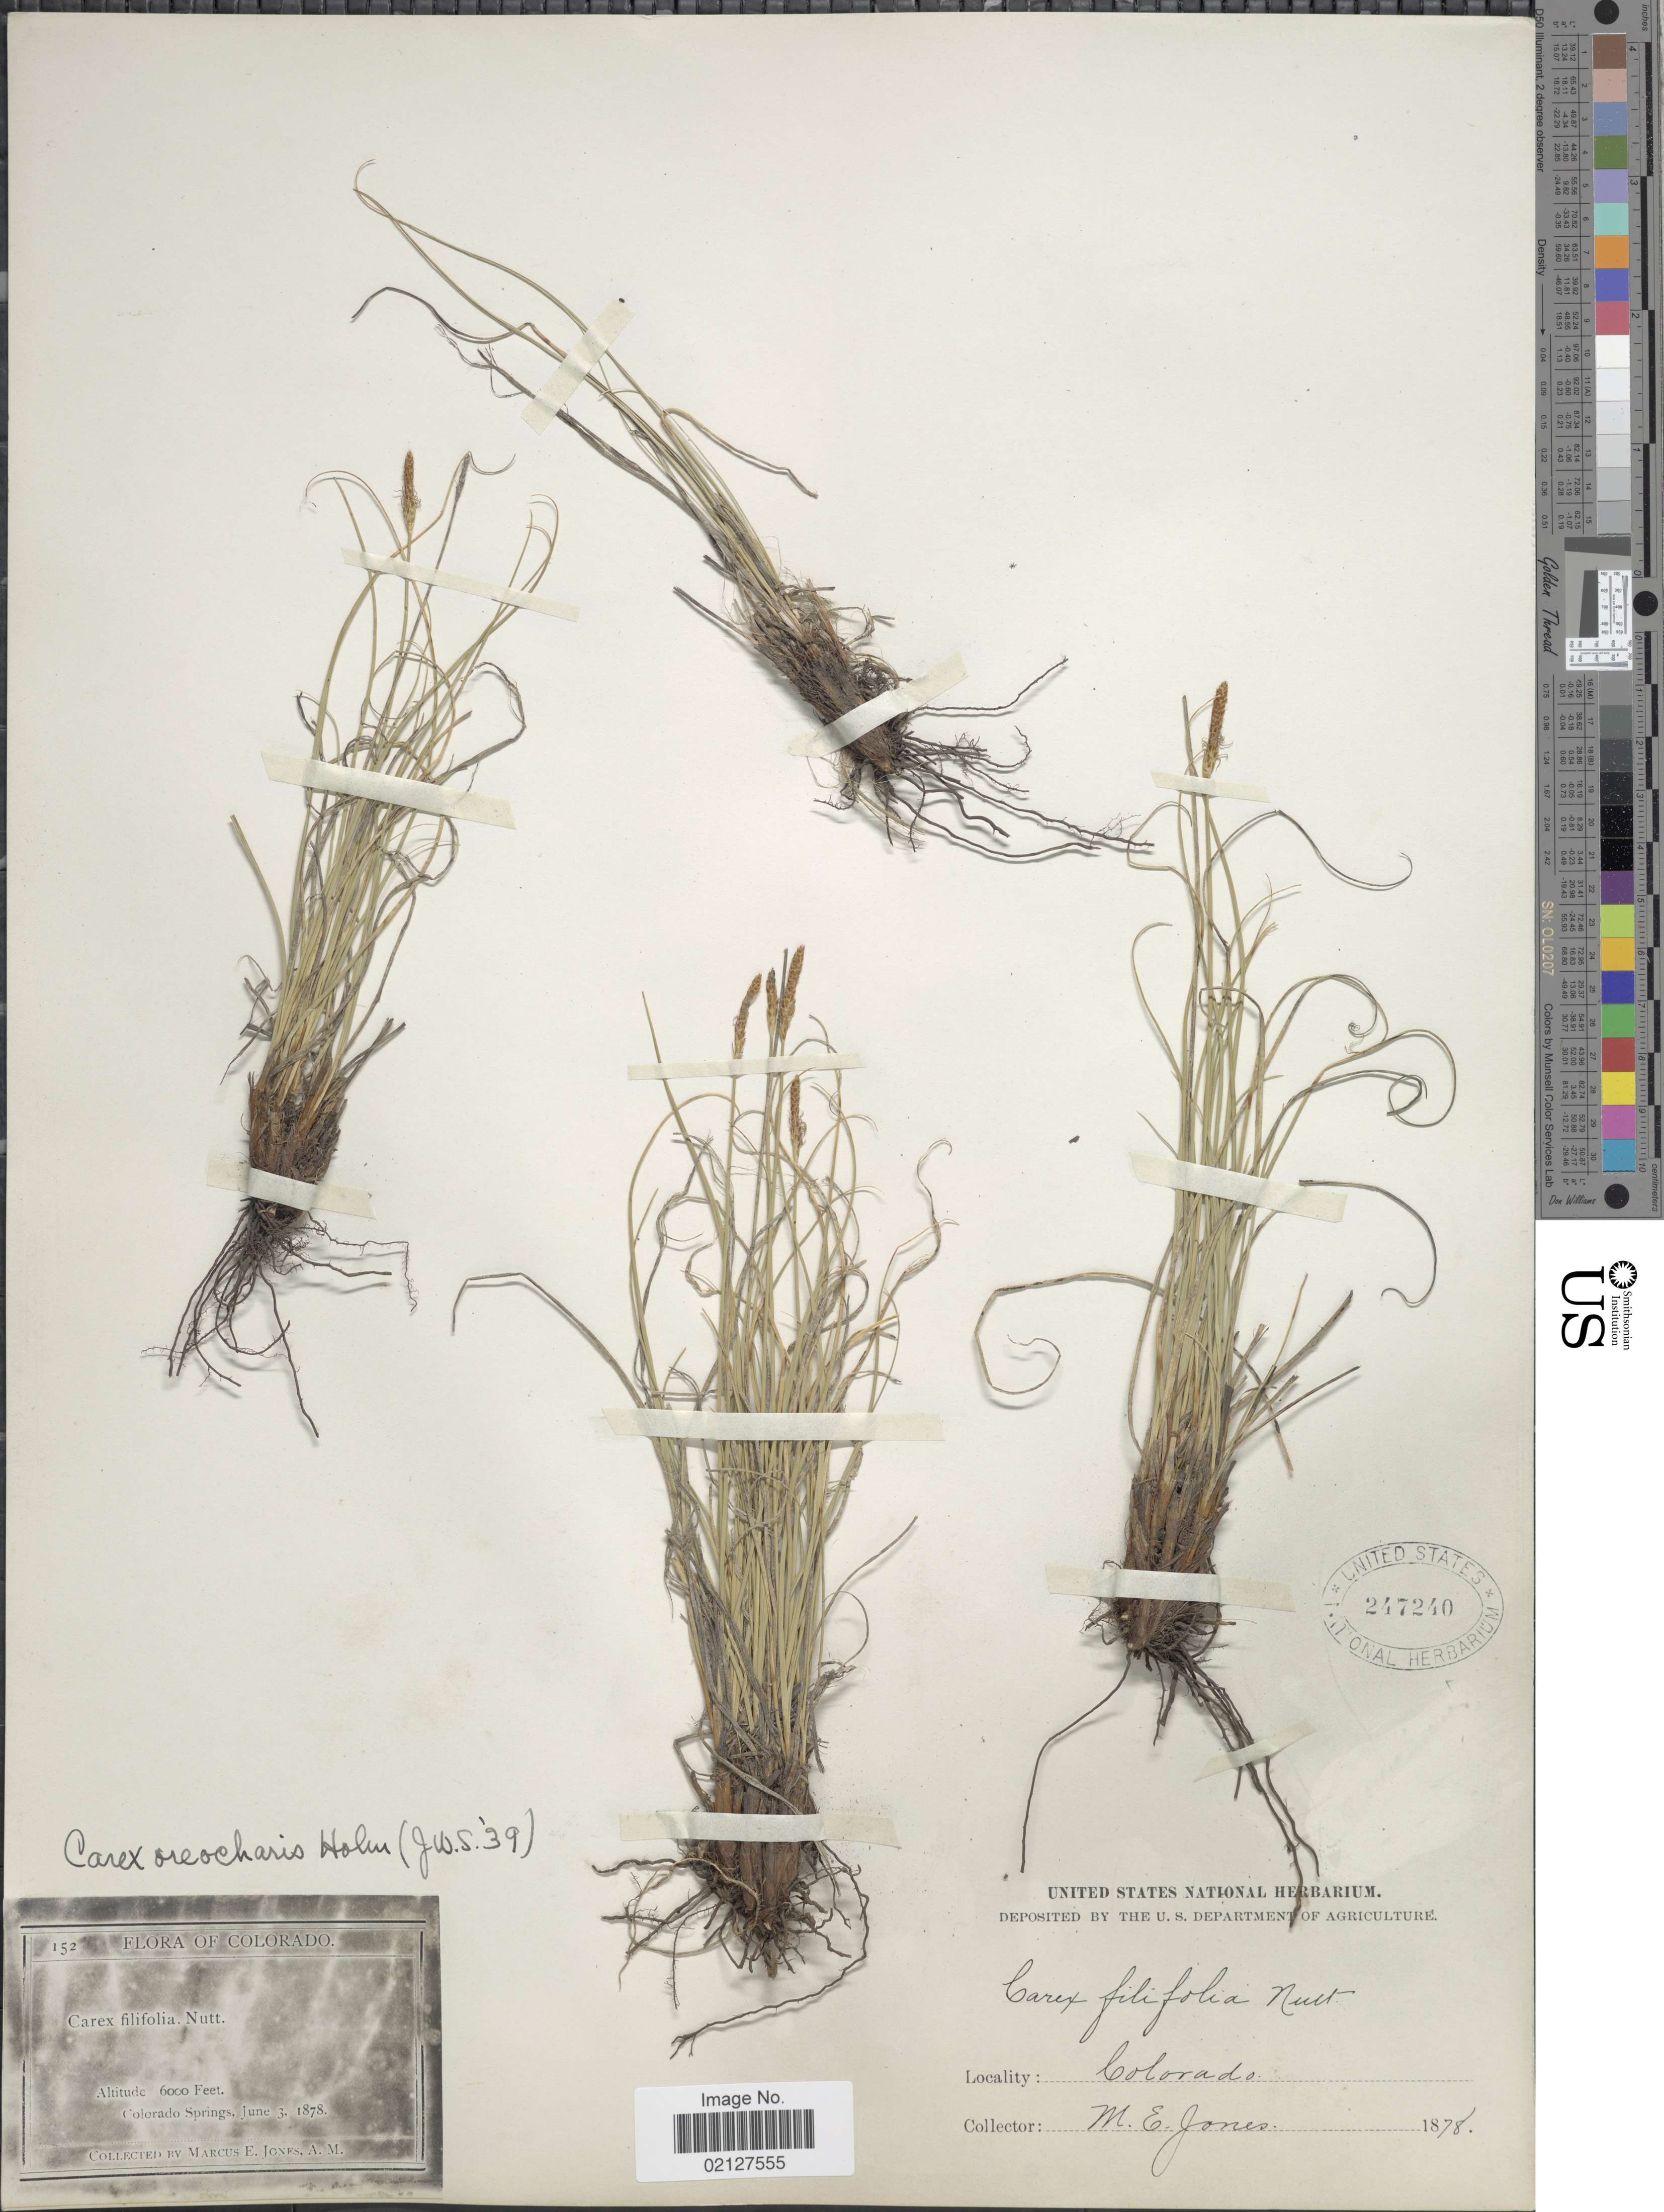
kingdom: Plantae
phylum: Tracheophyta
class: Liliopsida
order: Poales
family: Cyperaceae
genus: Carex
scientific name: Carex oreocharis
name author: Holm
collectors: M. E. Jones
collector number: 152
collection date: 1878-06-03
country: United States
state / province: Colorado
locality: Colorado Springs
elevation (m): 1829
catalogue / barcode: US 247240